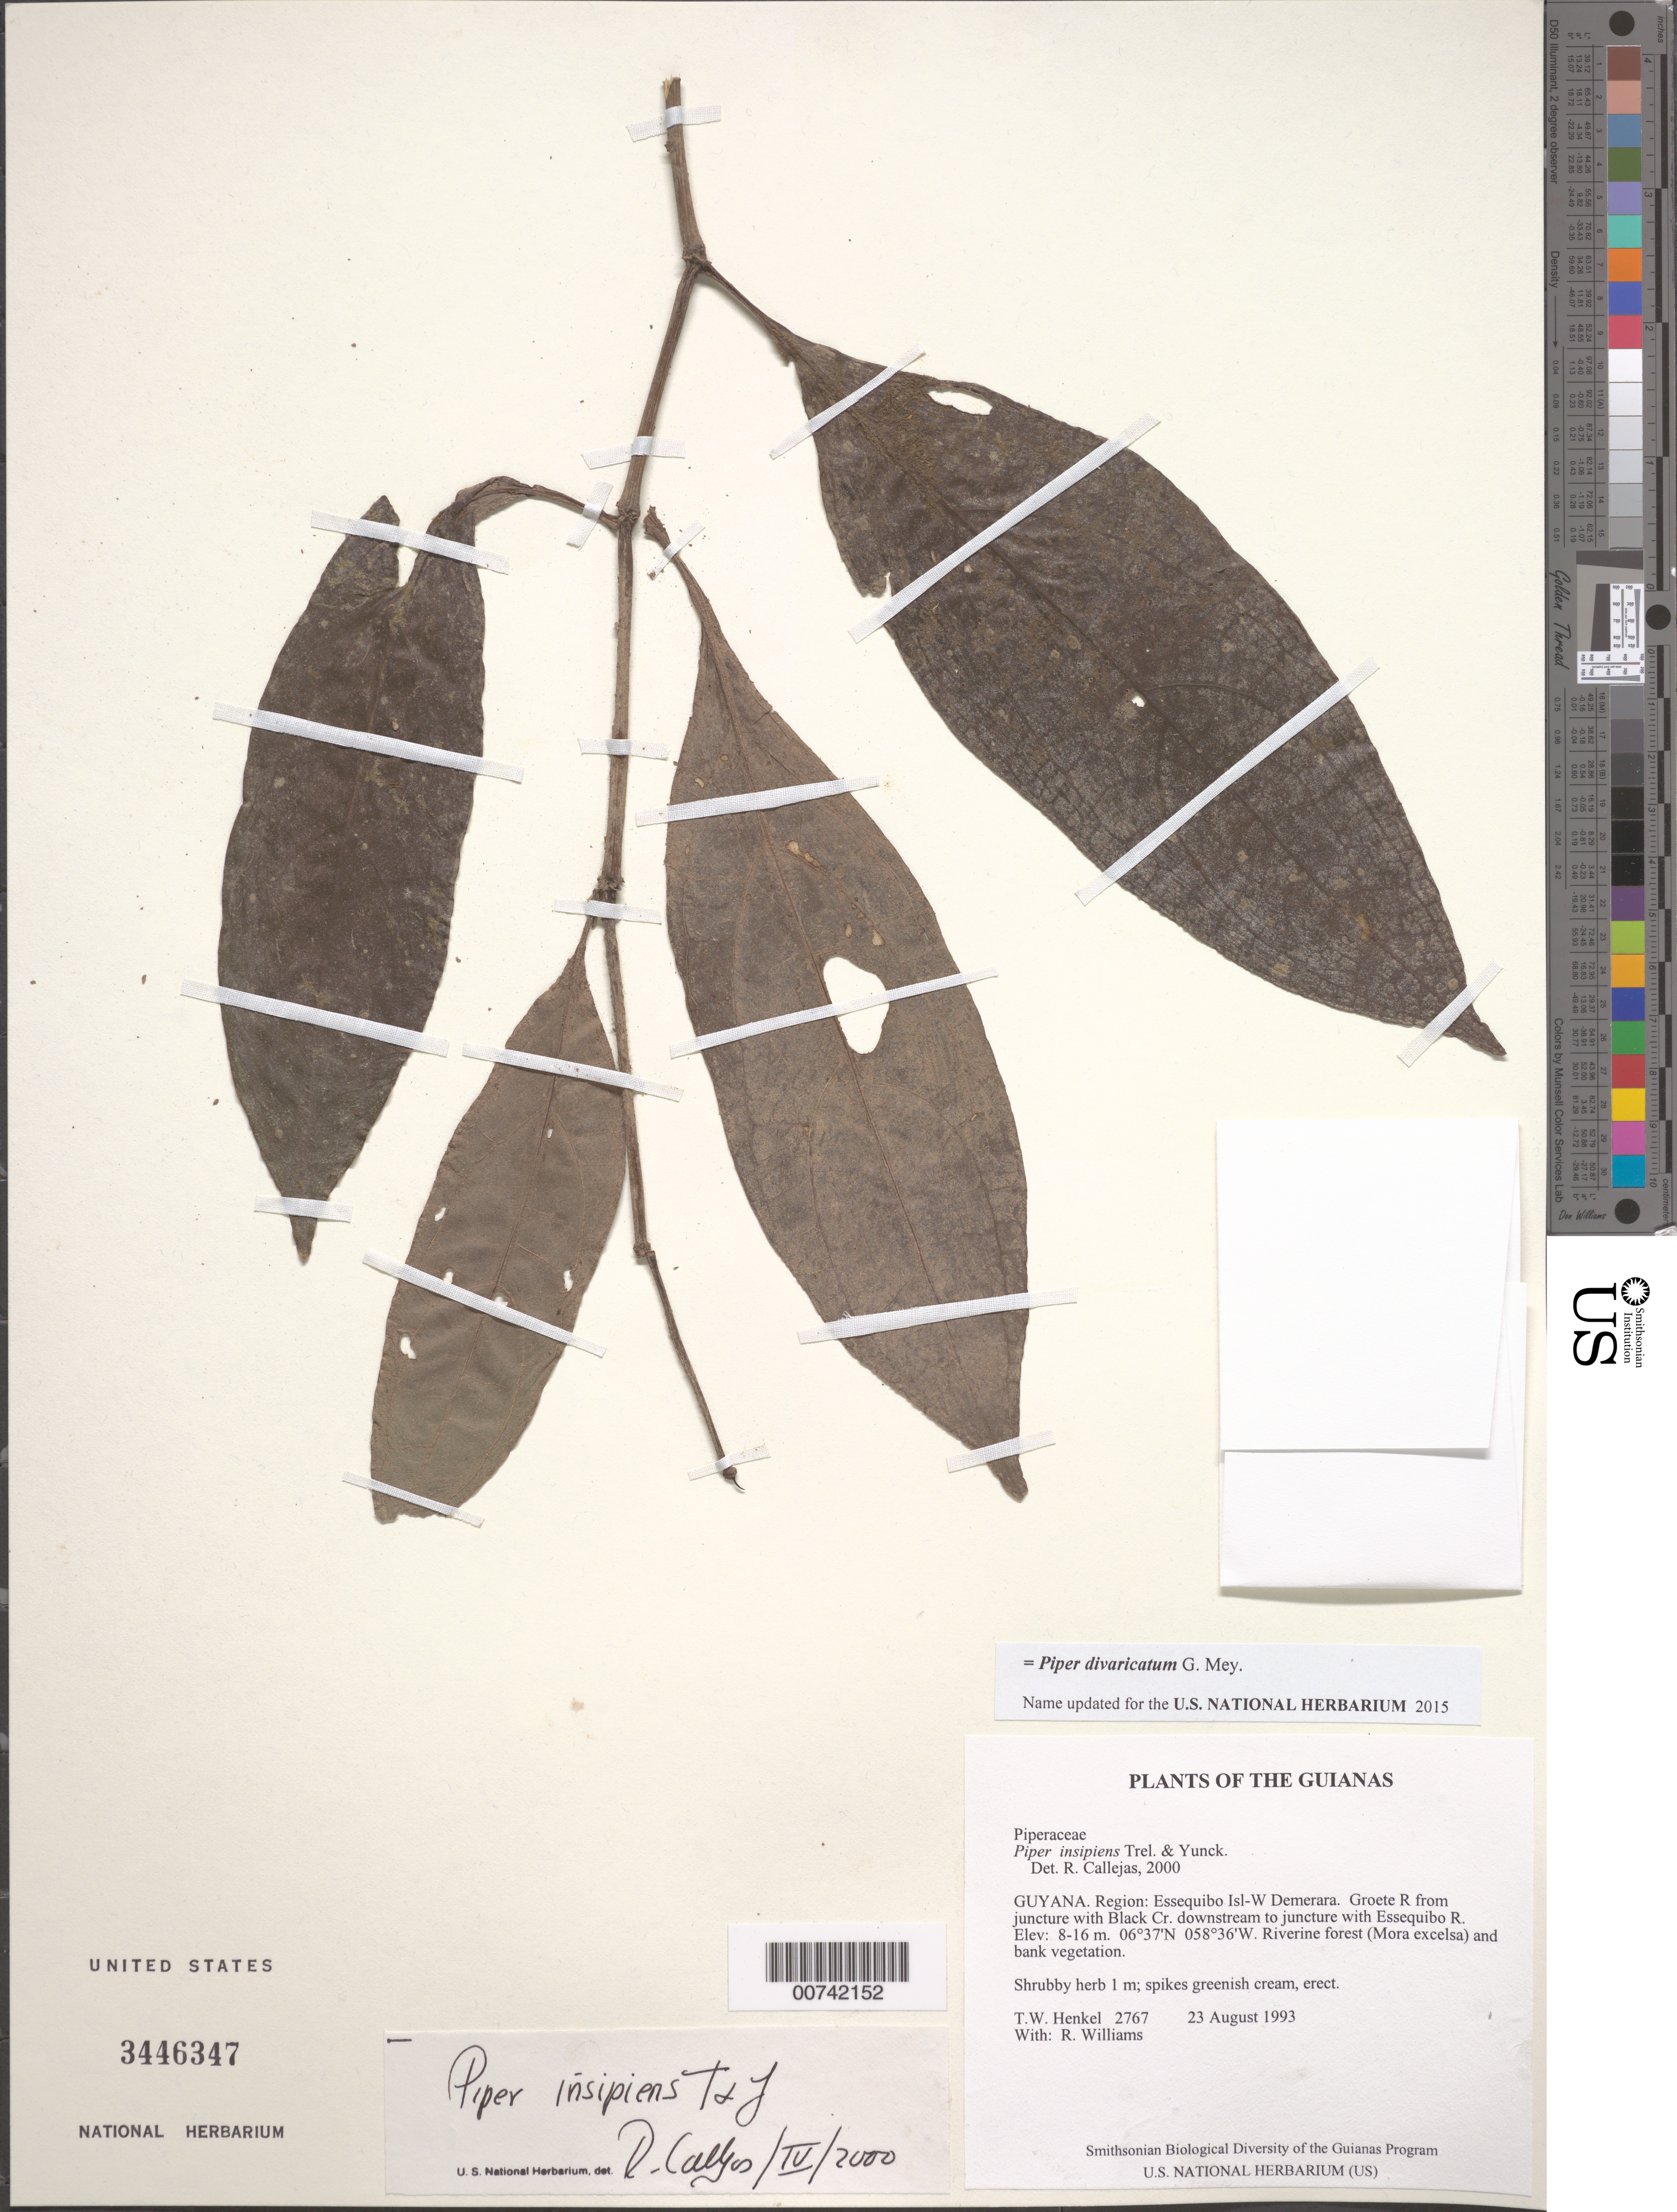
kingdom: Plantae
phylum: Tracheophyta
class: Magnoliopsida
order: Piperales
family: Piperaceae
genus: Piper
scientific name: Piper insipiens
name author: Trel. & Yunck.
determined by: Callejas, Ricardo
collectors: T. Henkel & R. Williams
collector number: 2767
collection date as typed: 23 August 1993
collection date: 1993-08-23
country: Guyana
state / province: Essequibo Isl-W. Demerara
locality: Groete R from juncture with Black Cr. downstream to juncture with Essequibo R.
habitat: Riverine forest (Mora excelsa) and bank vegetation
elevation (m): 8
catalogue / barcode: US 3446347